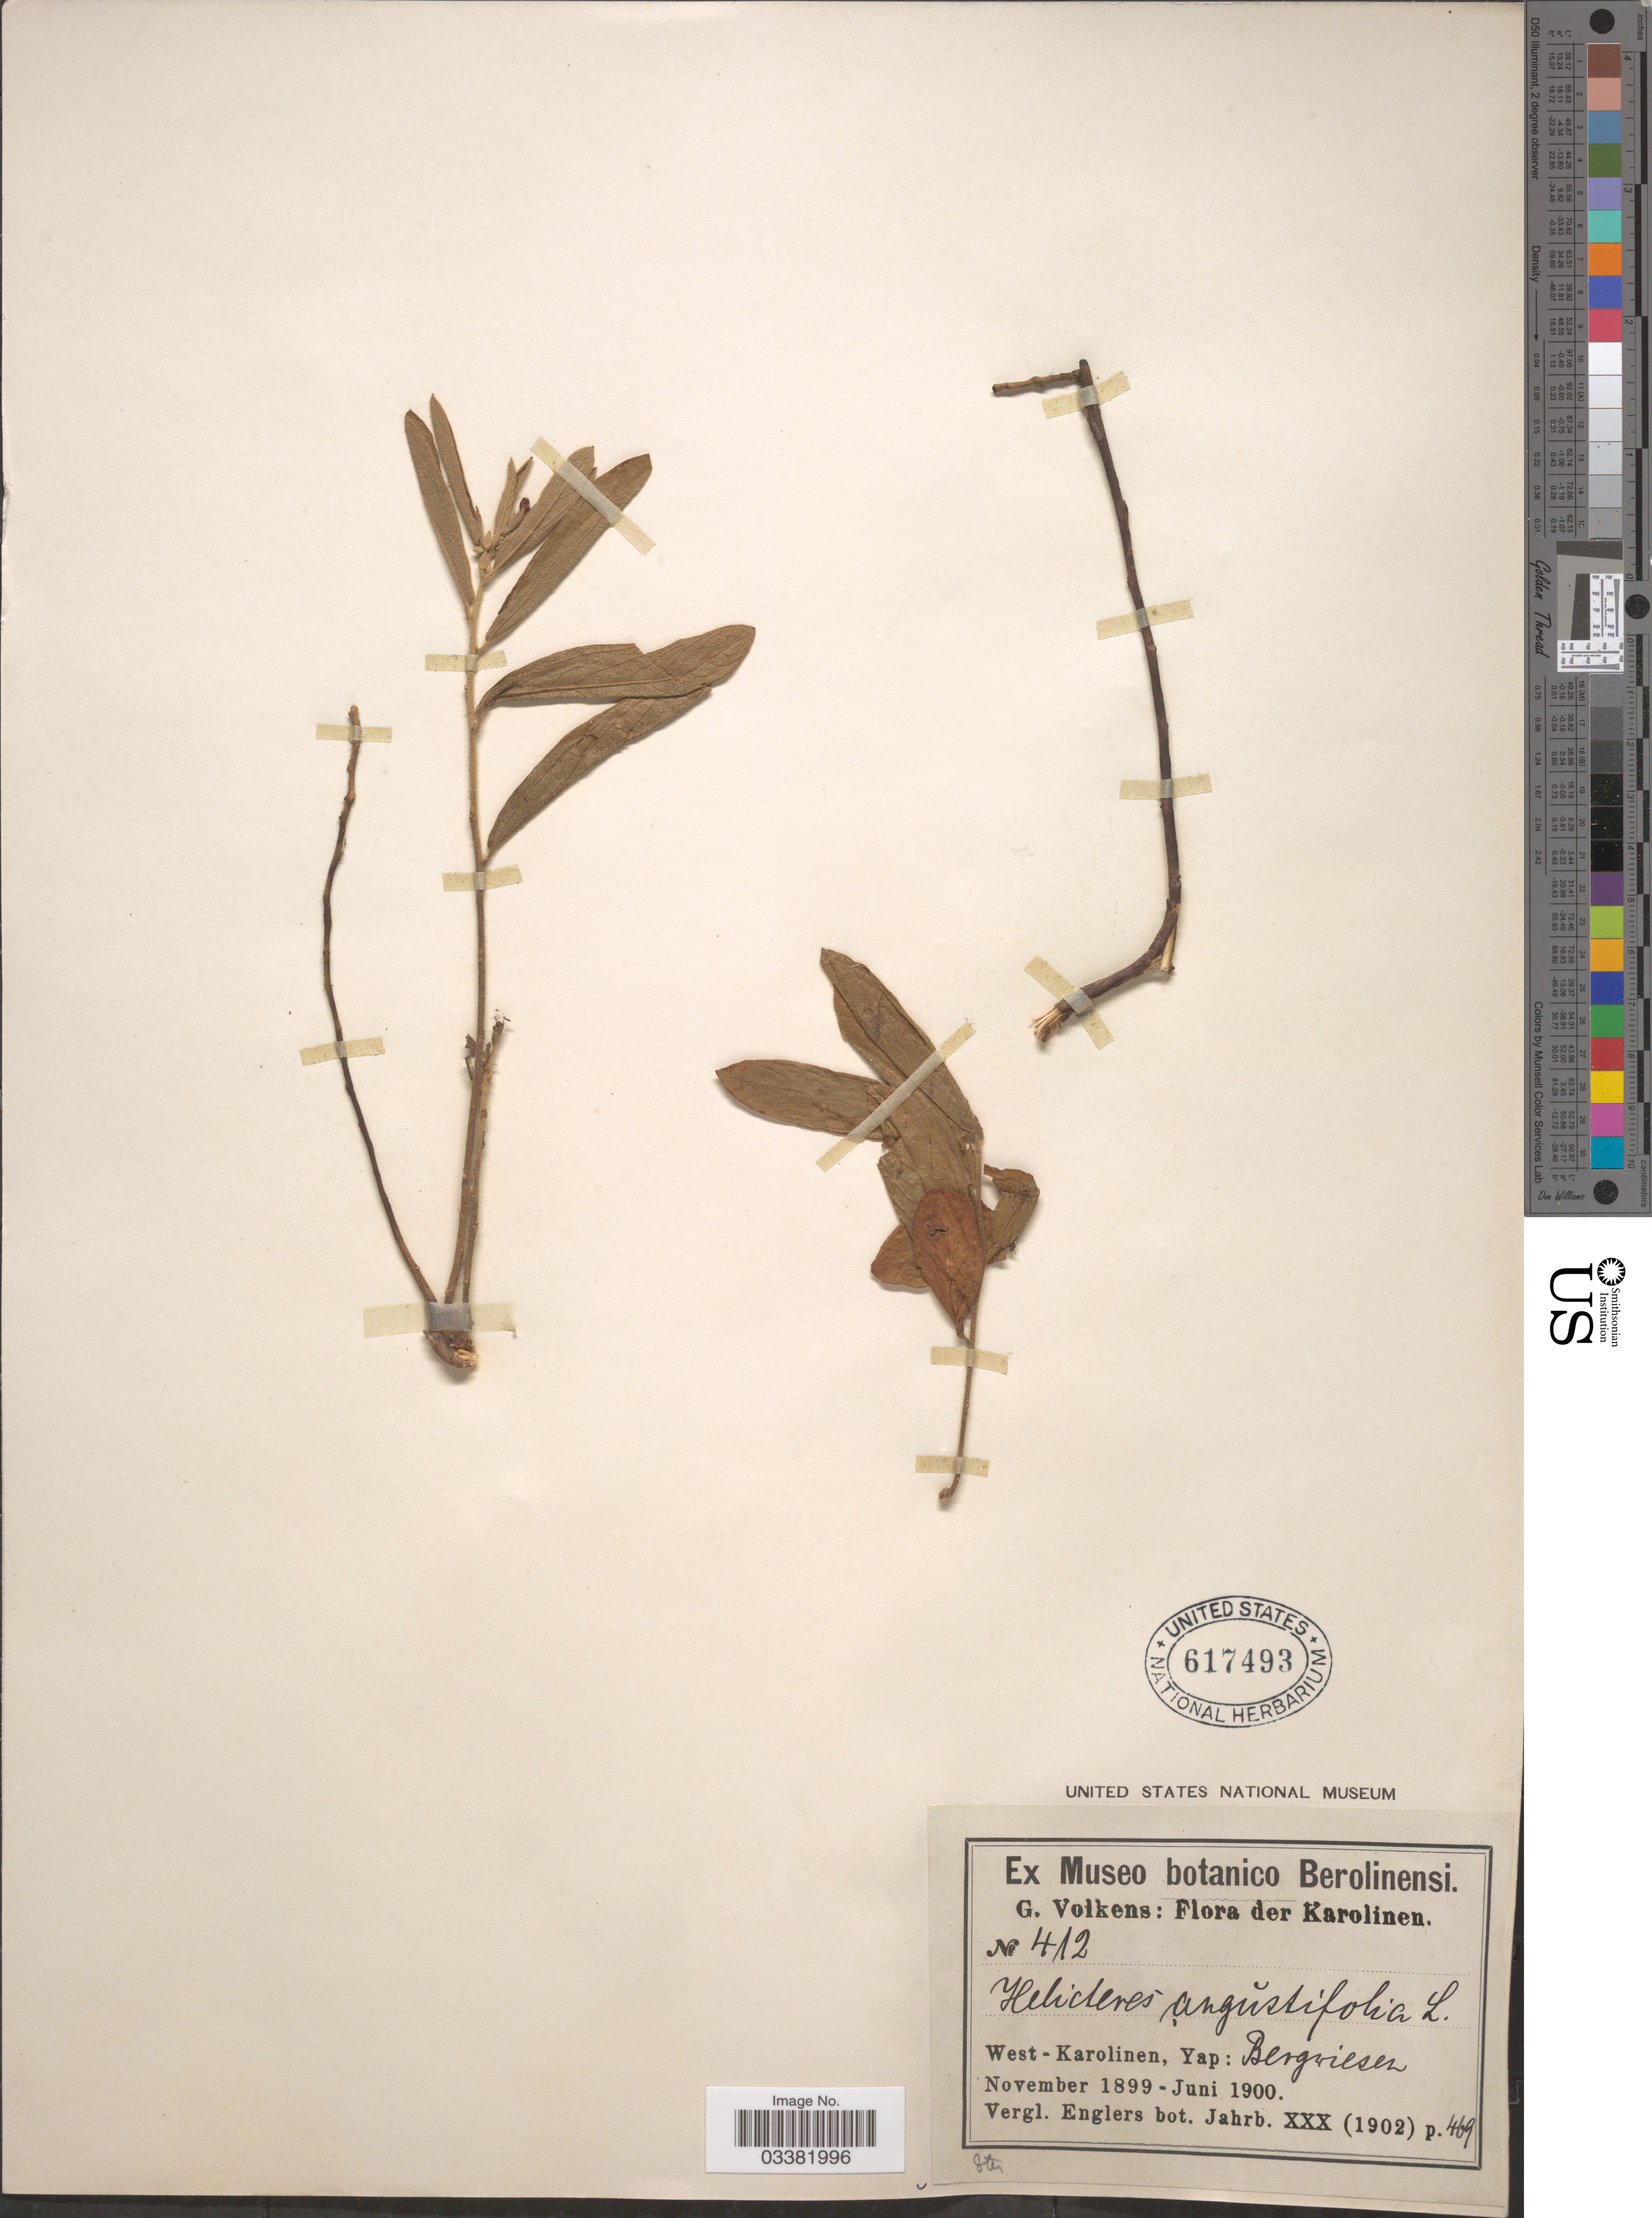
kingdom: Plantae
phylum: Tracheophyta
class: Magnoliopsida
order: Malvales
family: Malvaceae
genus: Helicteres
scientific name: Helicteres angustifolia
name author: L.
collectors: G. Volkens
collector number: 412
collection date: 1899-11/1900-06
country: Micronesia, Federated States of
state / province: Yap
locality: Karolinen. West - Karolinen. Bergwiesen.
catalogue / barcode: US 617493